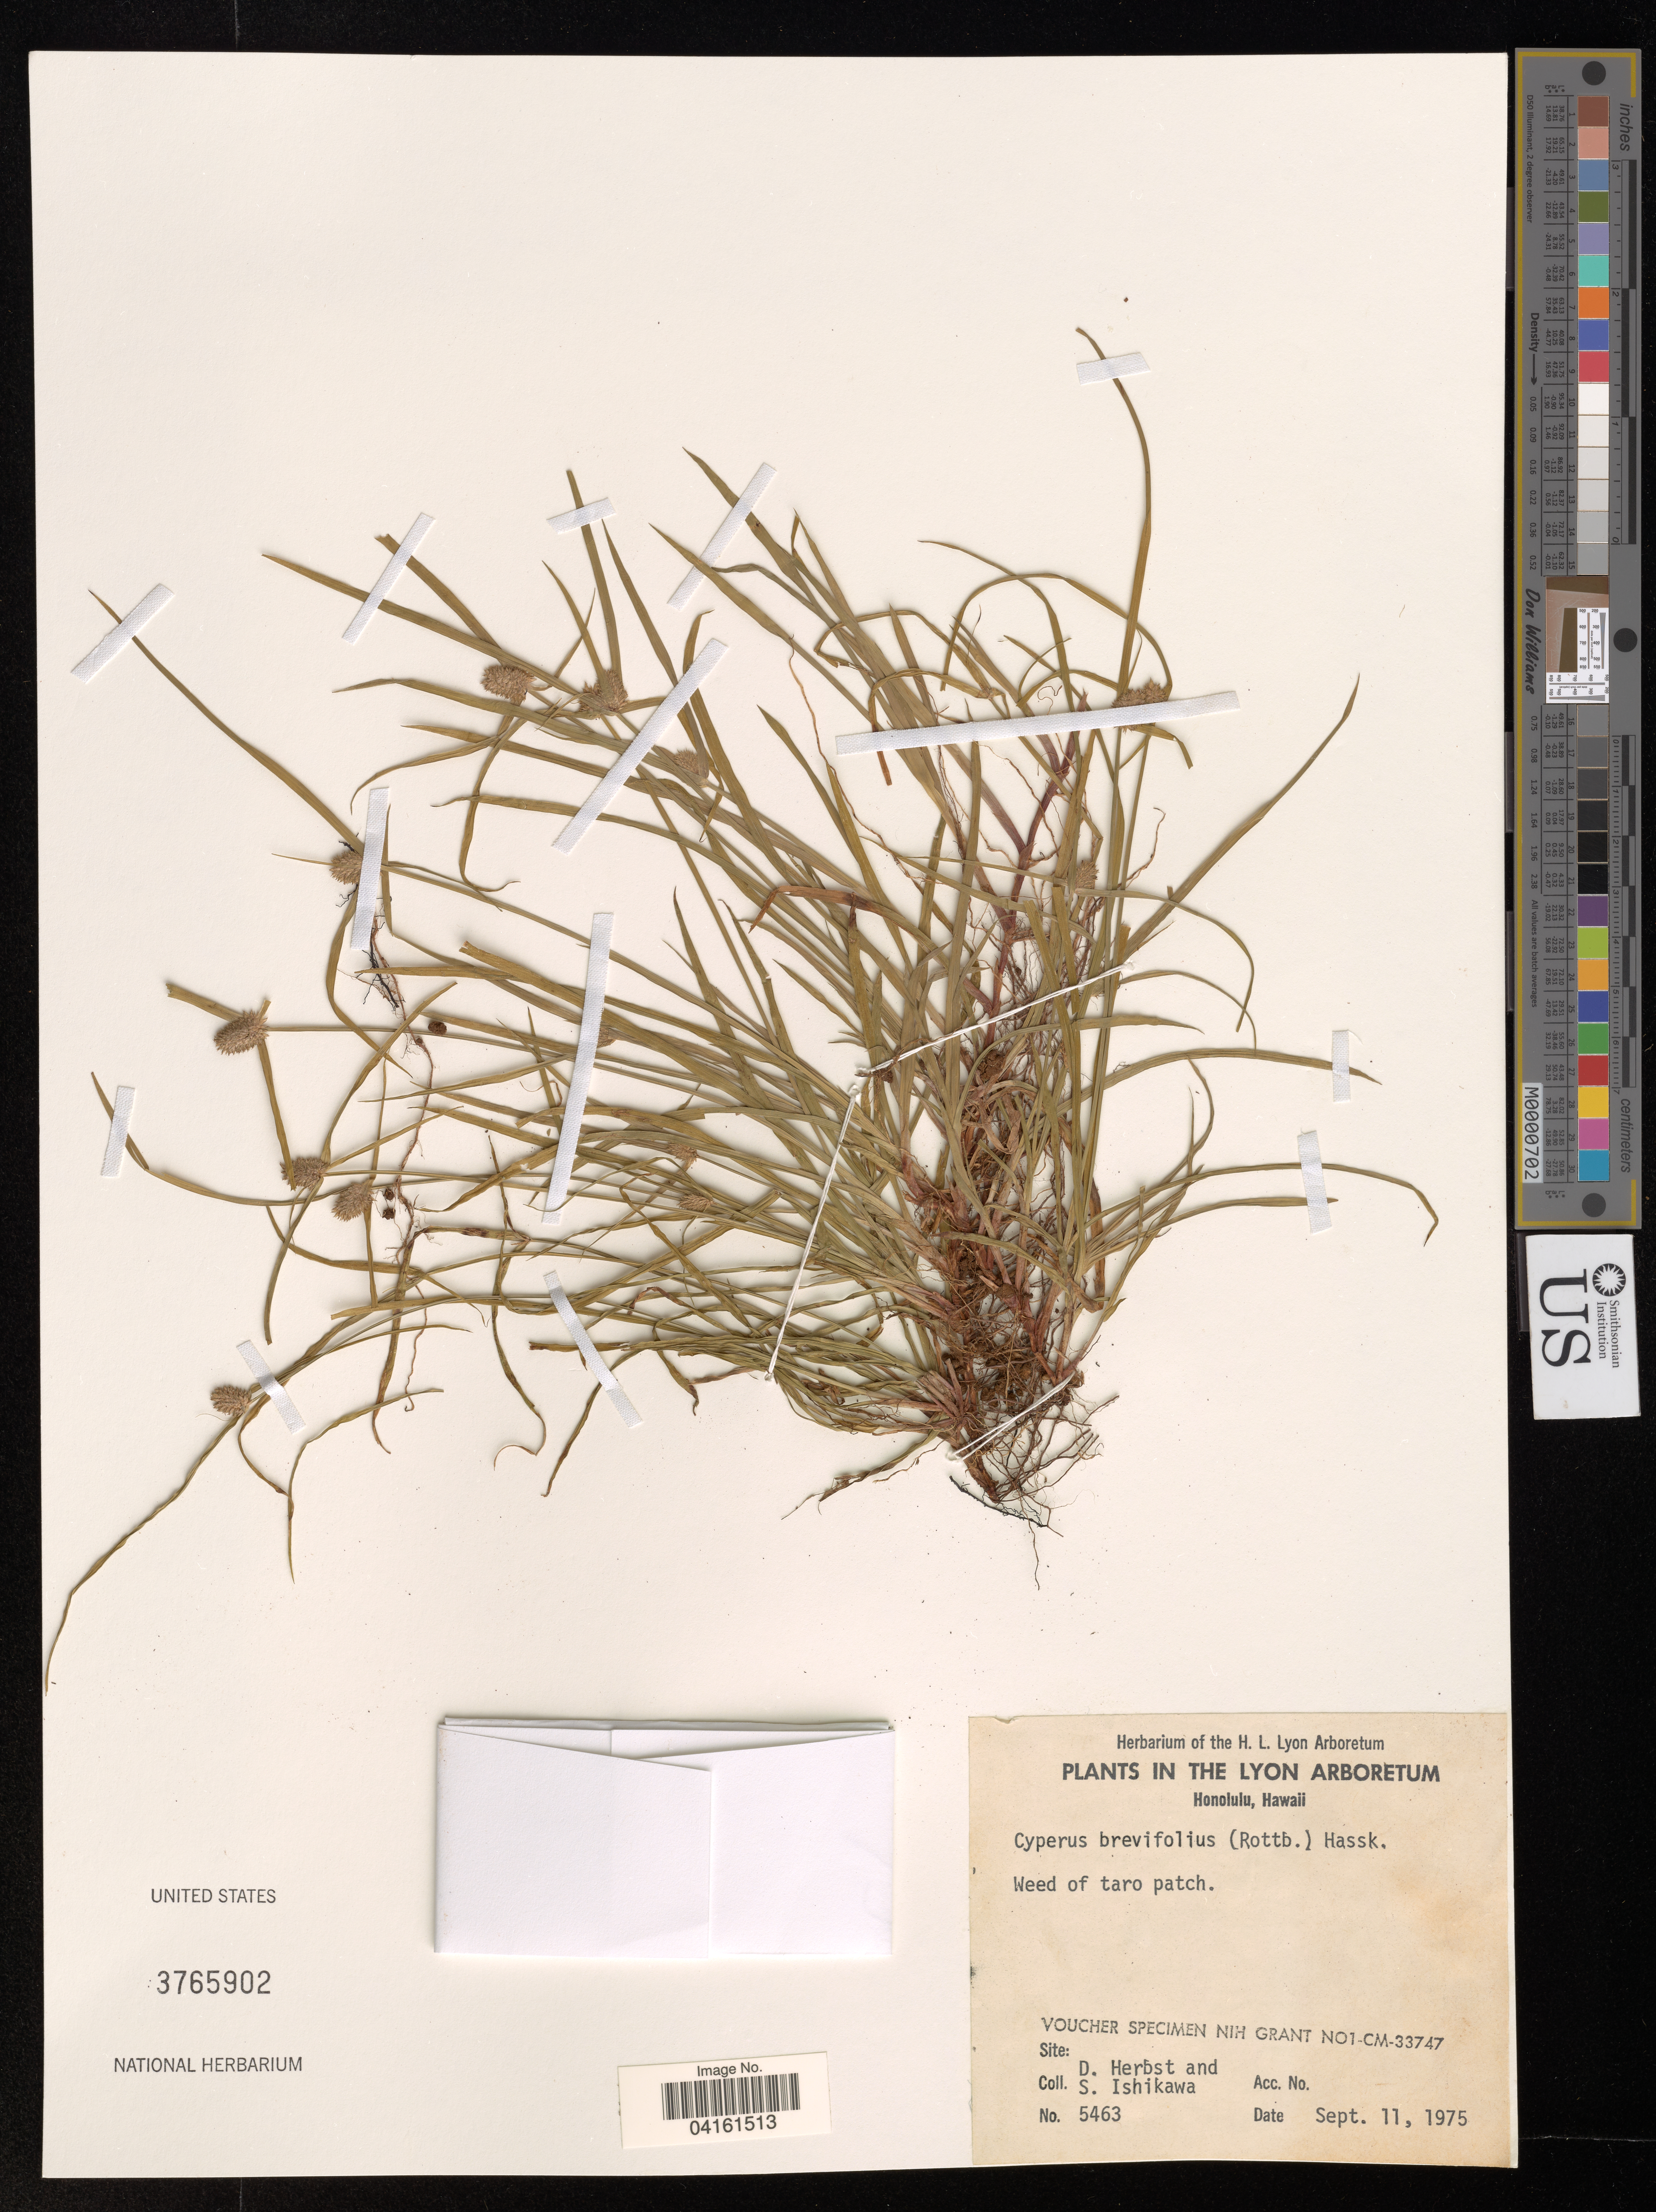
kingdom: Plantae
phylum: Tracheophyta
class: Liliopsida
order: Poales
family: Cyperaceae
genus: Cyperus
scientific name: Cyperus brevifolius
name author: (Rottb.) Hassk.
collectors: D. Herbst & S. Ishikawa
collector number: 5463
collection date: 1975-09-11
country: United States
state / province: Hawaii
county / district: Honolulu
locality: The Lyon Arboretum. Honolulu.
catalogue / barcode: US 3765902